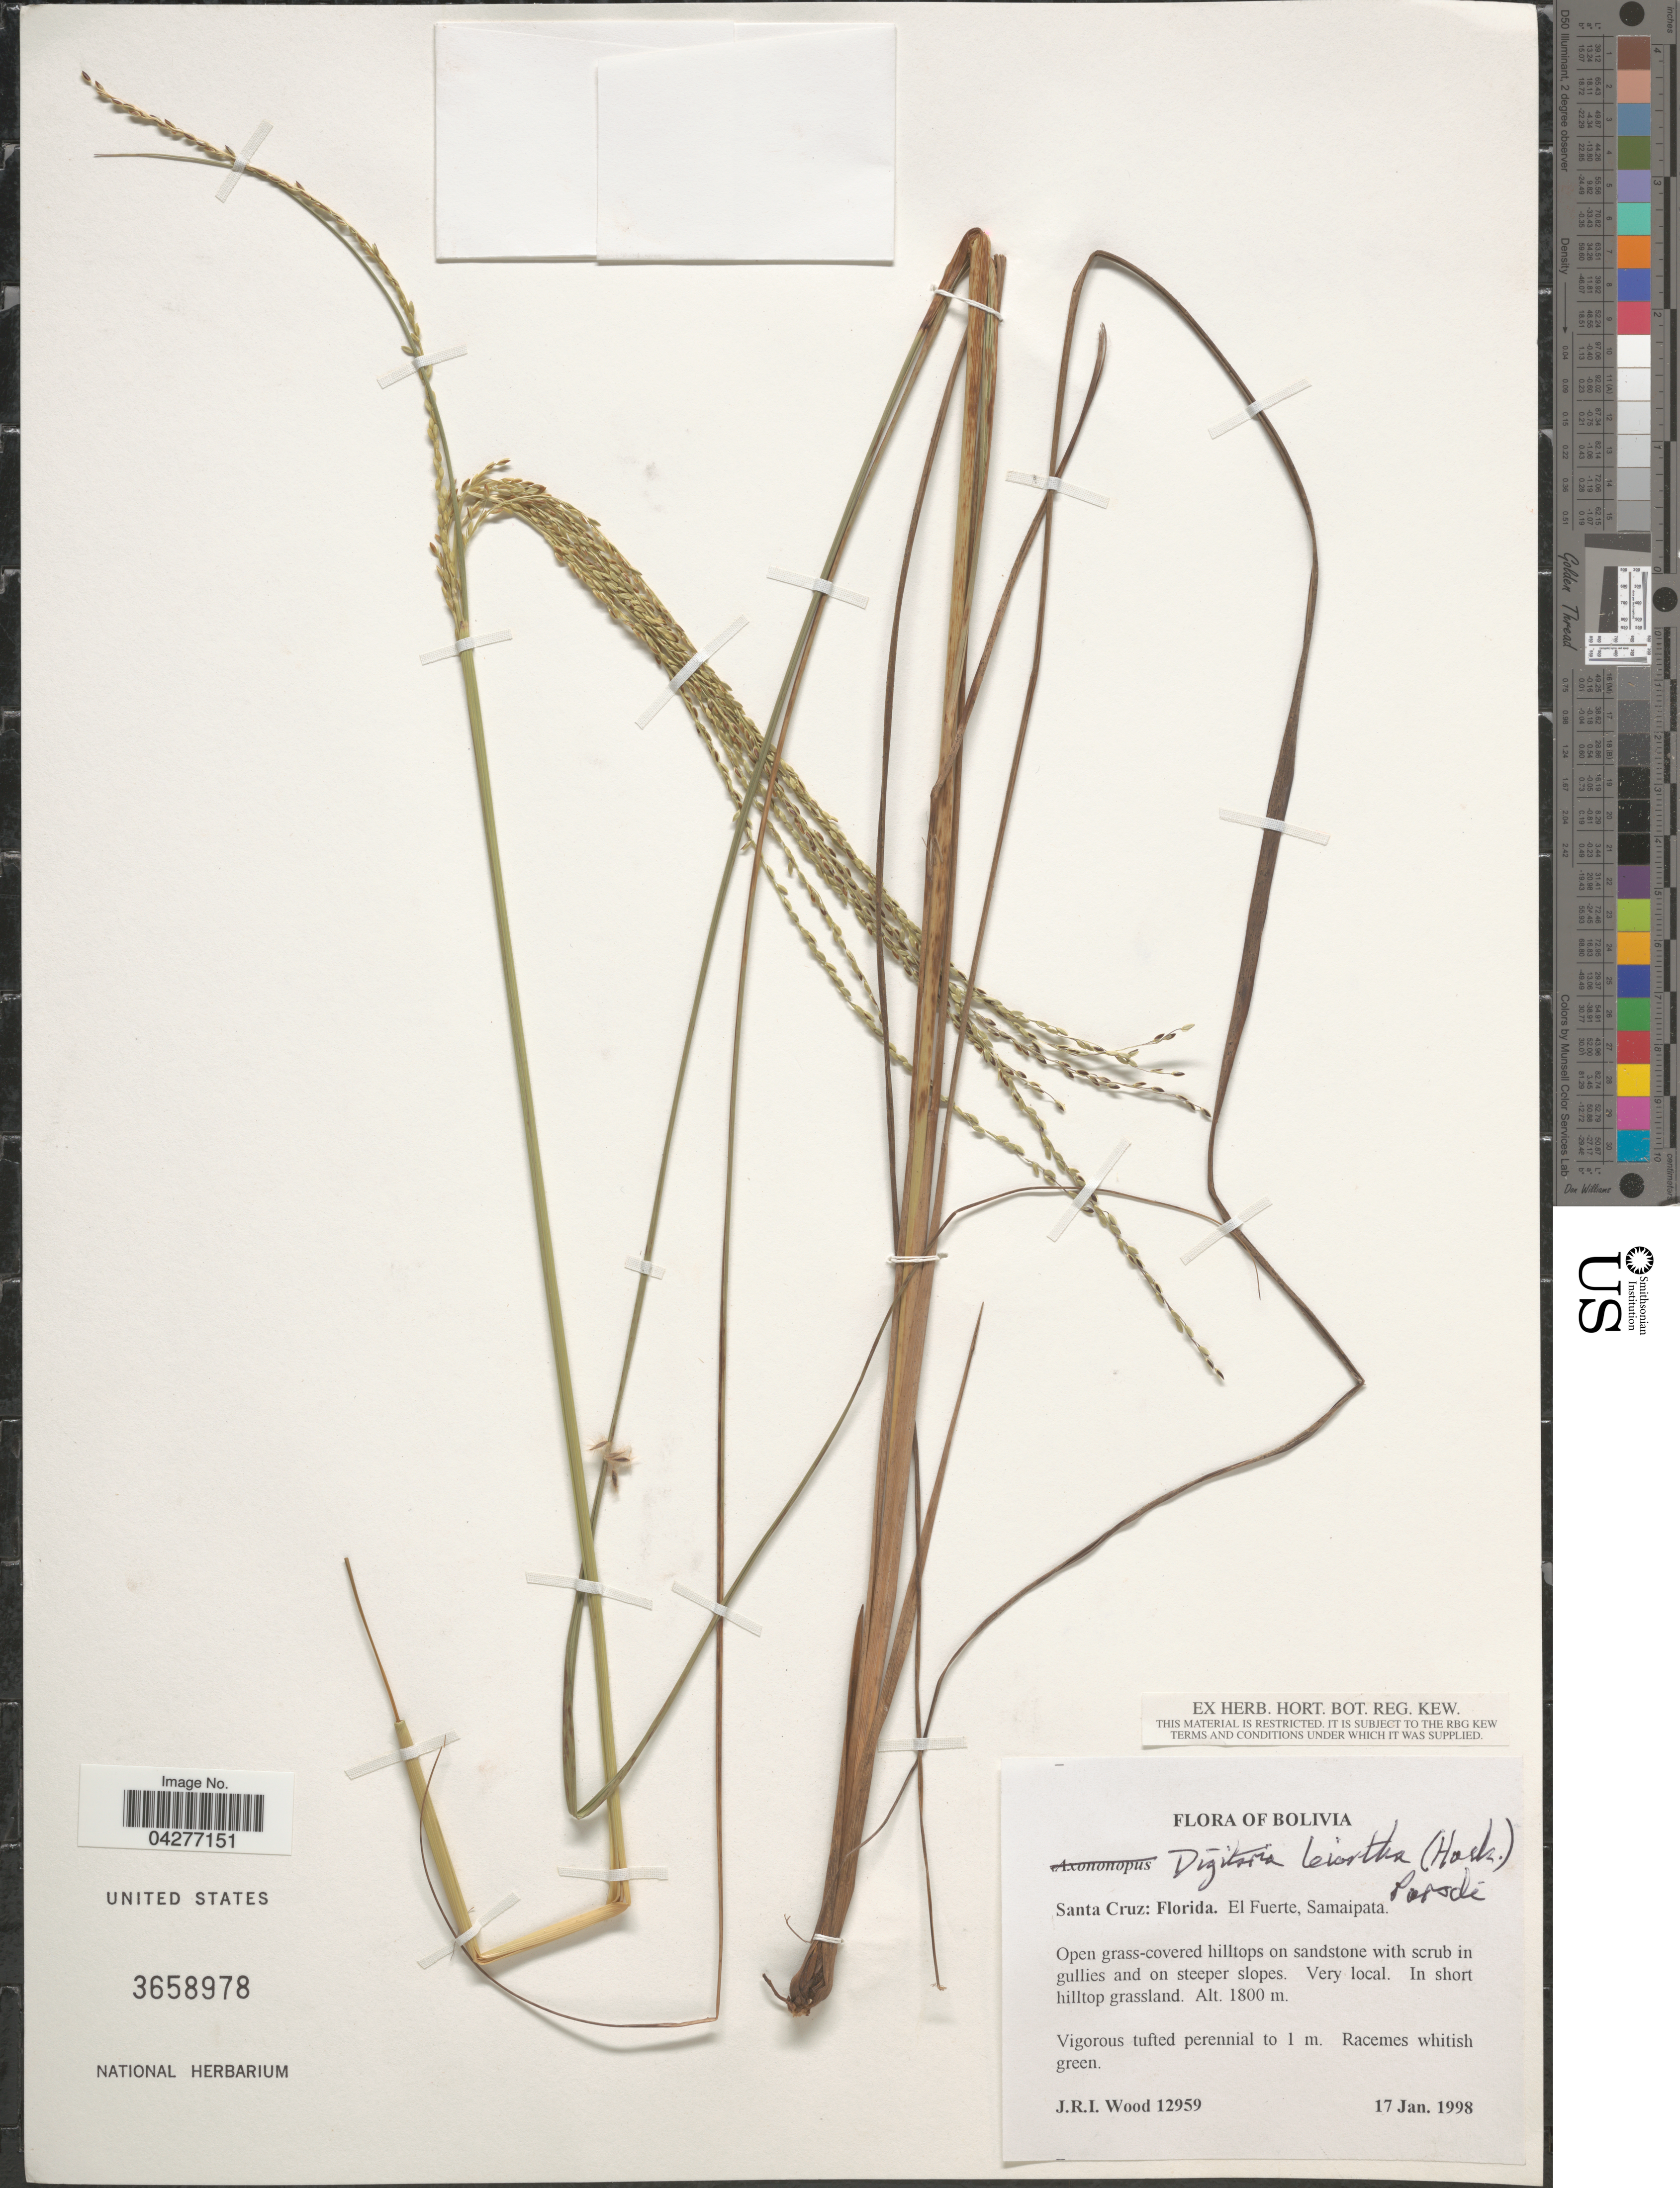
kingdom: Plantae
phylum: Tracheophyta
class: Liliopsida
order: Poales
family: Poaceae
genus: Digitaria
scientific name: Digitaria lehmanniana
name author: Henr.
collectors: J. R. I. Wood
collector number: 12959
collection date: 1998-01-17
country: Bolivia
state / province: Santa Cruz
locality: Florida. El Fuerte, Samaipata.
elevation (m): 1800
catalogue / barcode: US 3658978